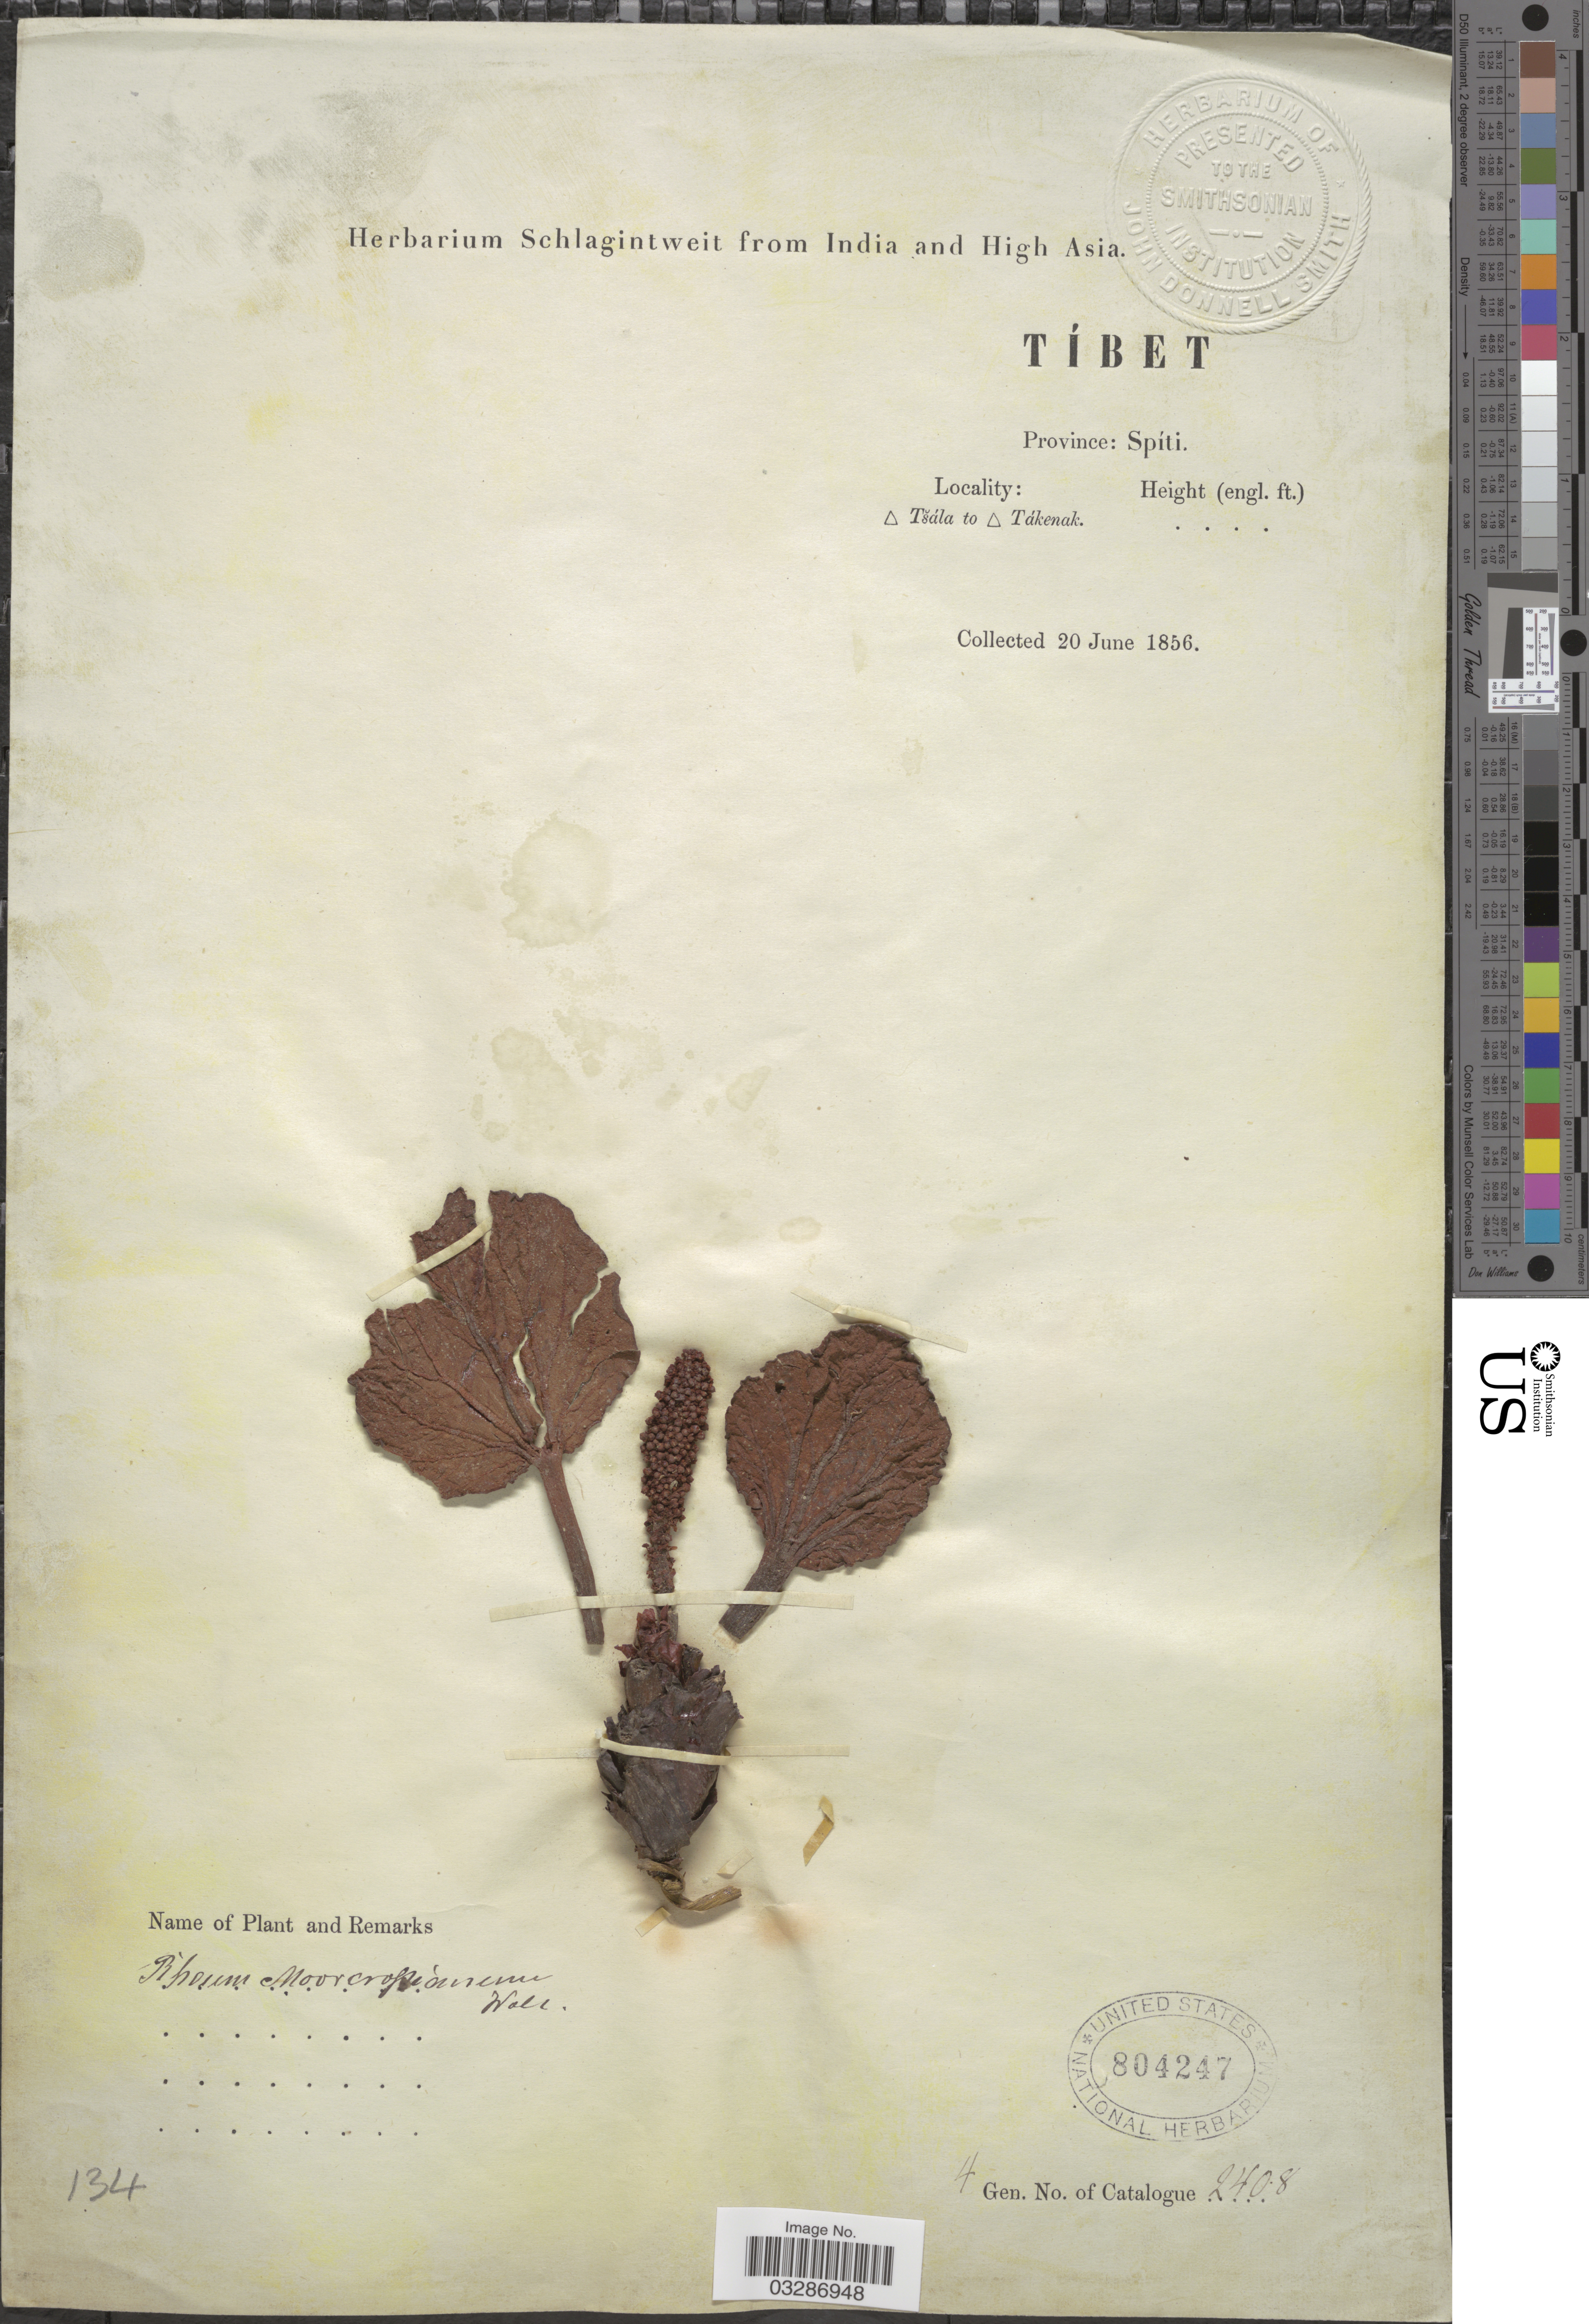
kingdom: Plantae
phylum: Tracheophyta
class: Magnoliopsida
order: Caryophyllales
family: Polygonaceae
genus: Rheum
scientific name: Rheum moorcroftianum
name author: Royle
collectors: ex herb. Schlagintweit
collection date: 1856-06-20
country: China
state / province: Xizang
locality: Tíbet. Province: Spíti. Tsála to Tákenak.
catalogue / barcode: US 804247